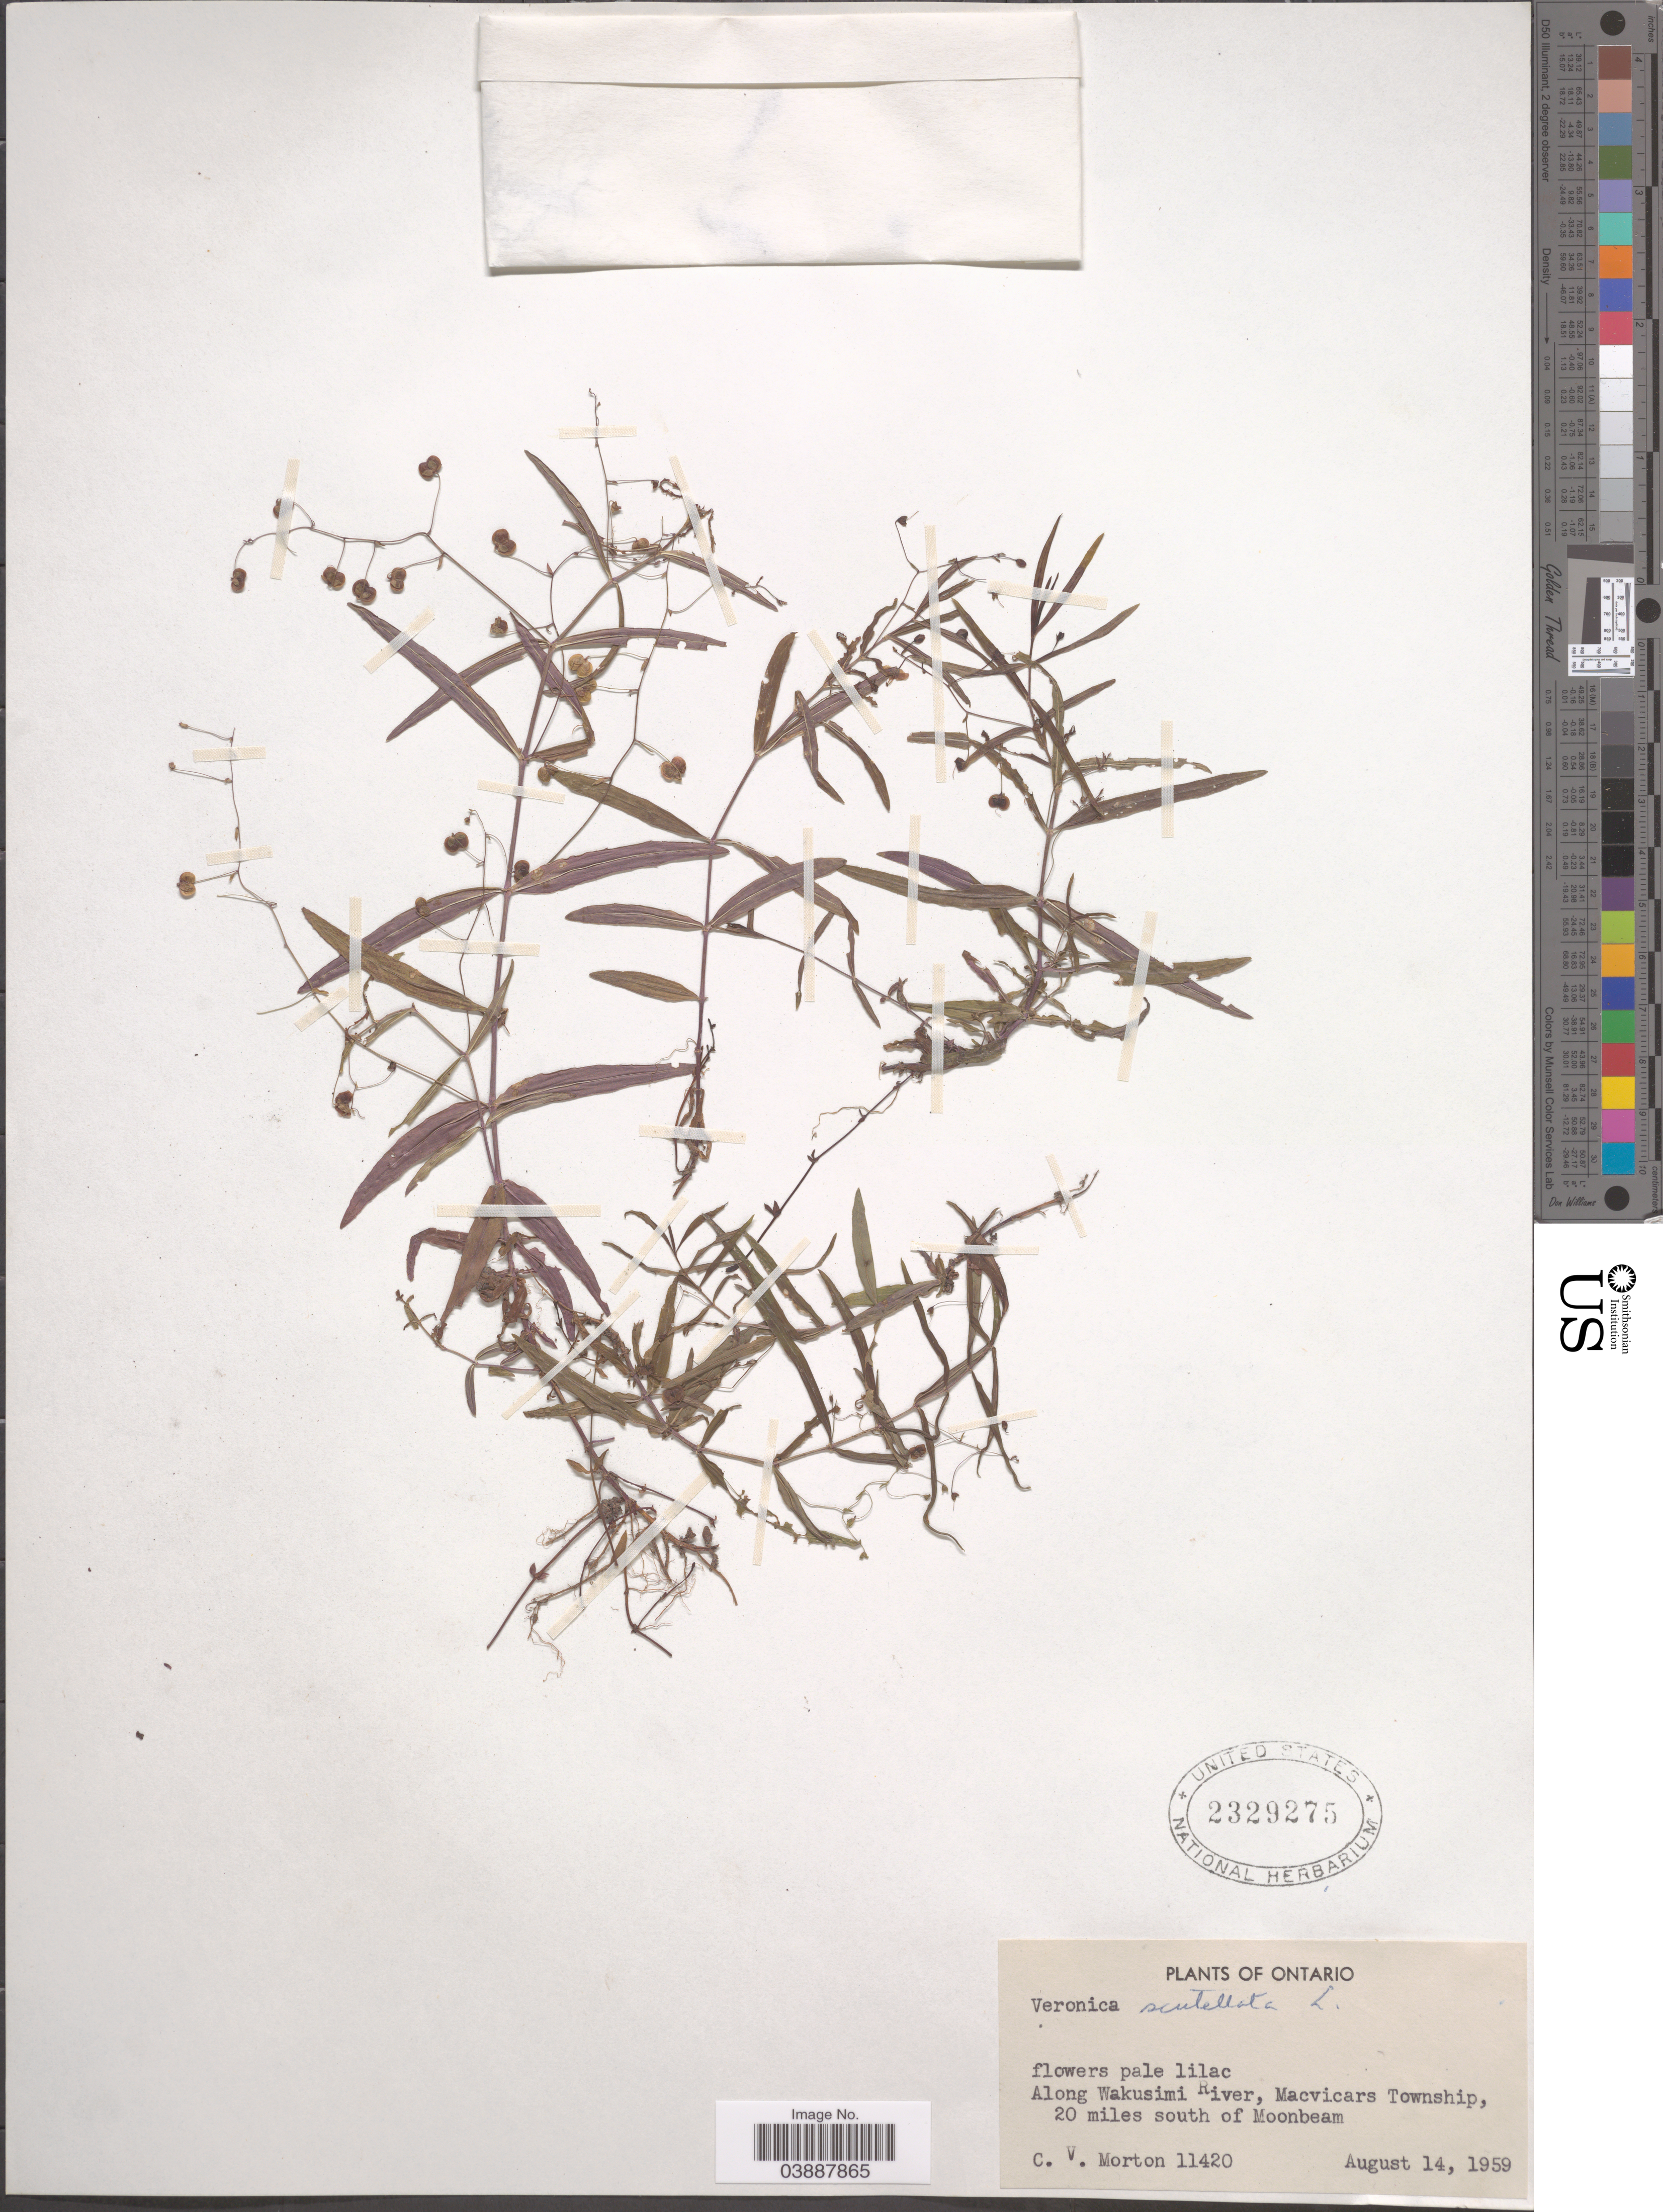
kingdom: Plantae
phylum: Tracheophyta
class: Magnoliopsida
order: Lamiales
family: Plantaginaceae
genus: Veronica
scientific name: Veronica scutellata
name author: L.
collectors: C. V. Morton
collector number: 11420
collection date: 1959-08-14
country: Canada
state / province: Ontario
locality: Along Wakusimi River, Macvicars Township, 20 miles south of Moonbeam.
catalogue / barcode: US 2329275